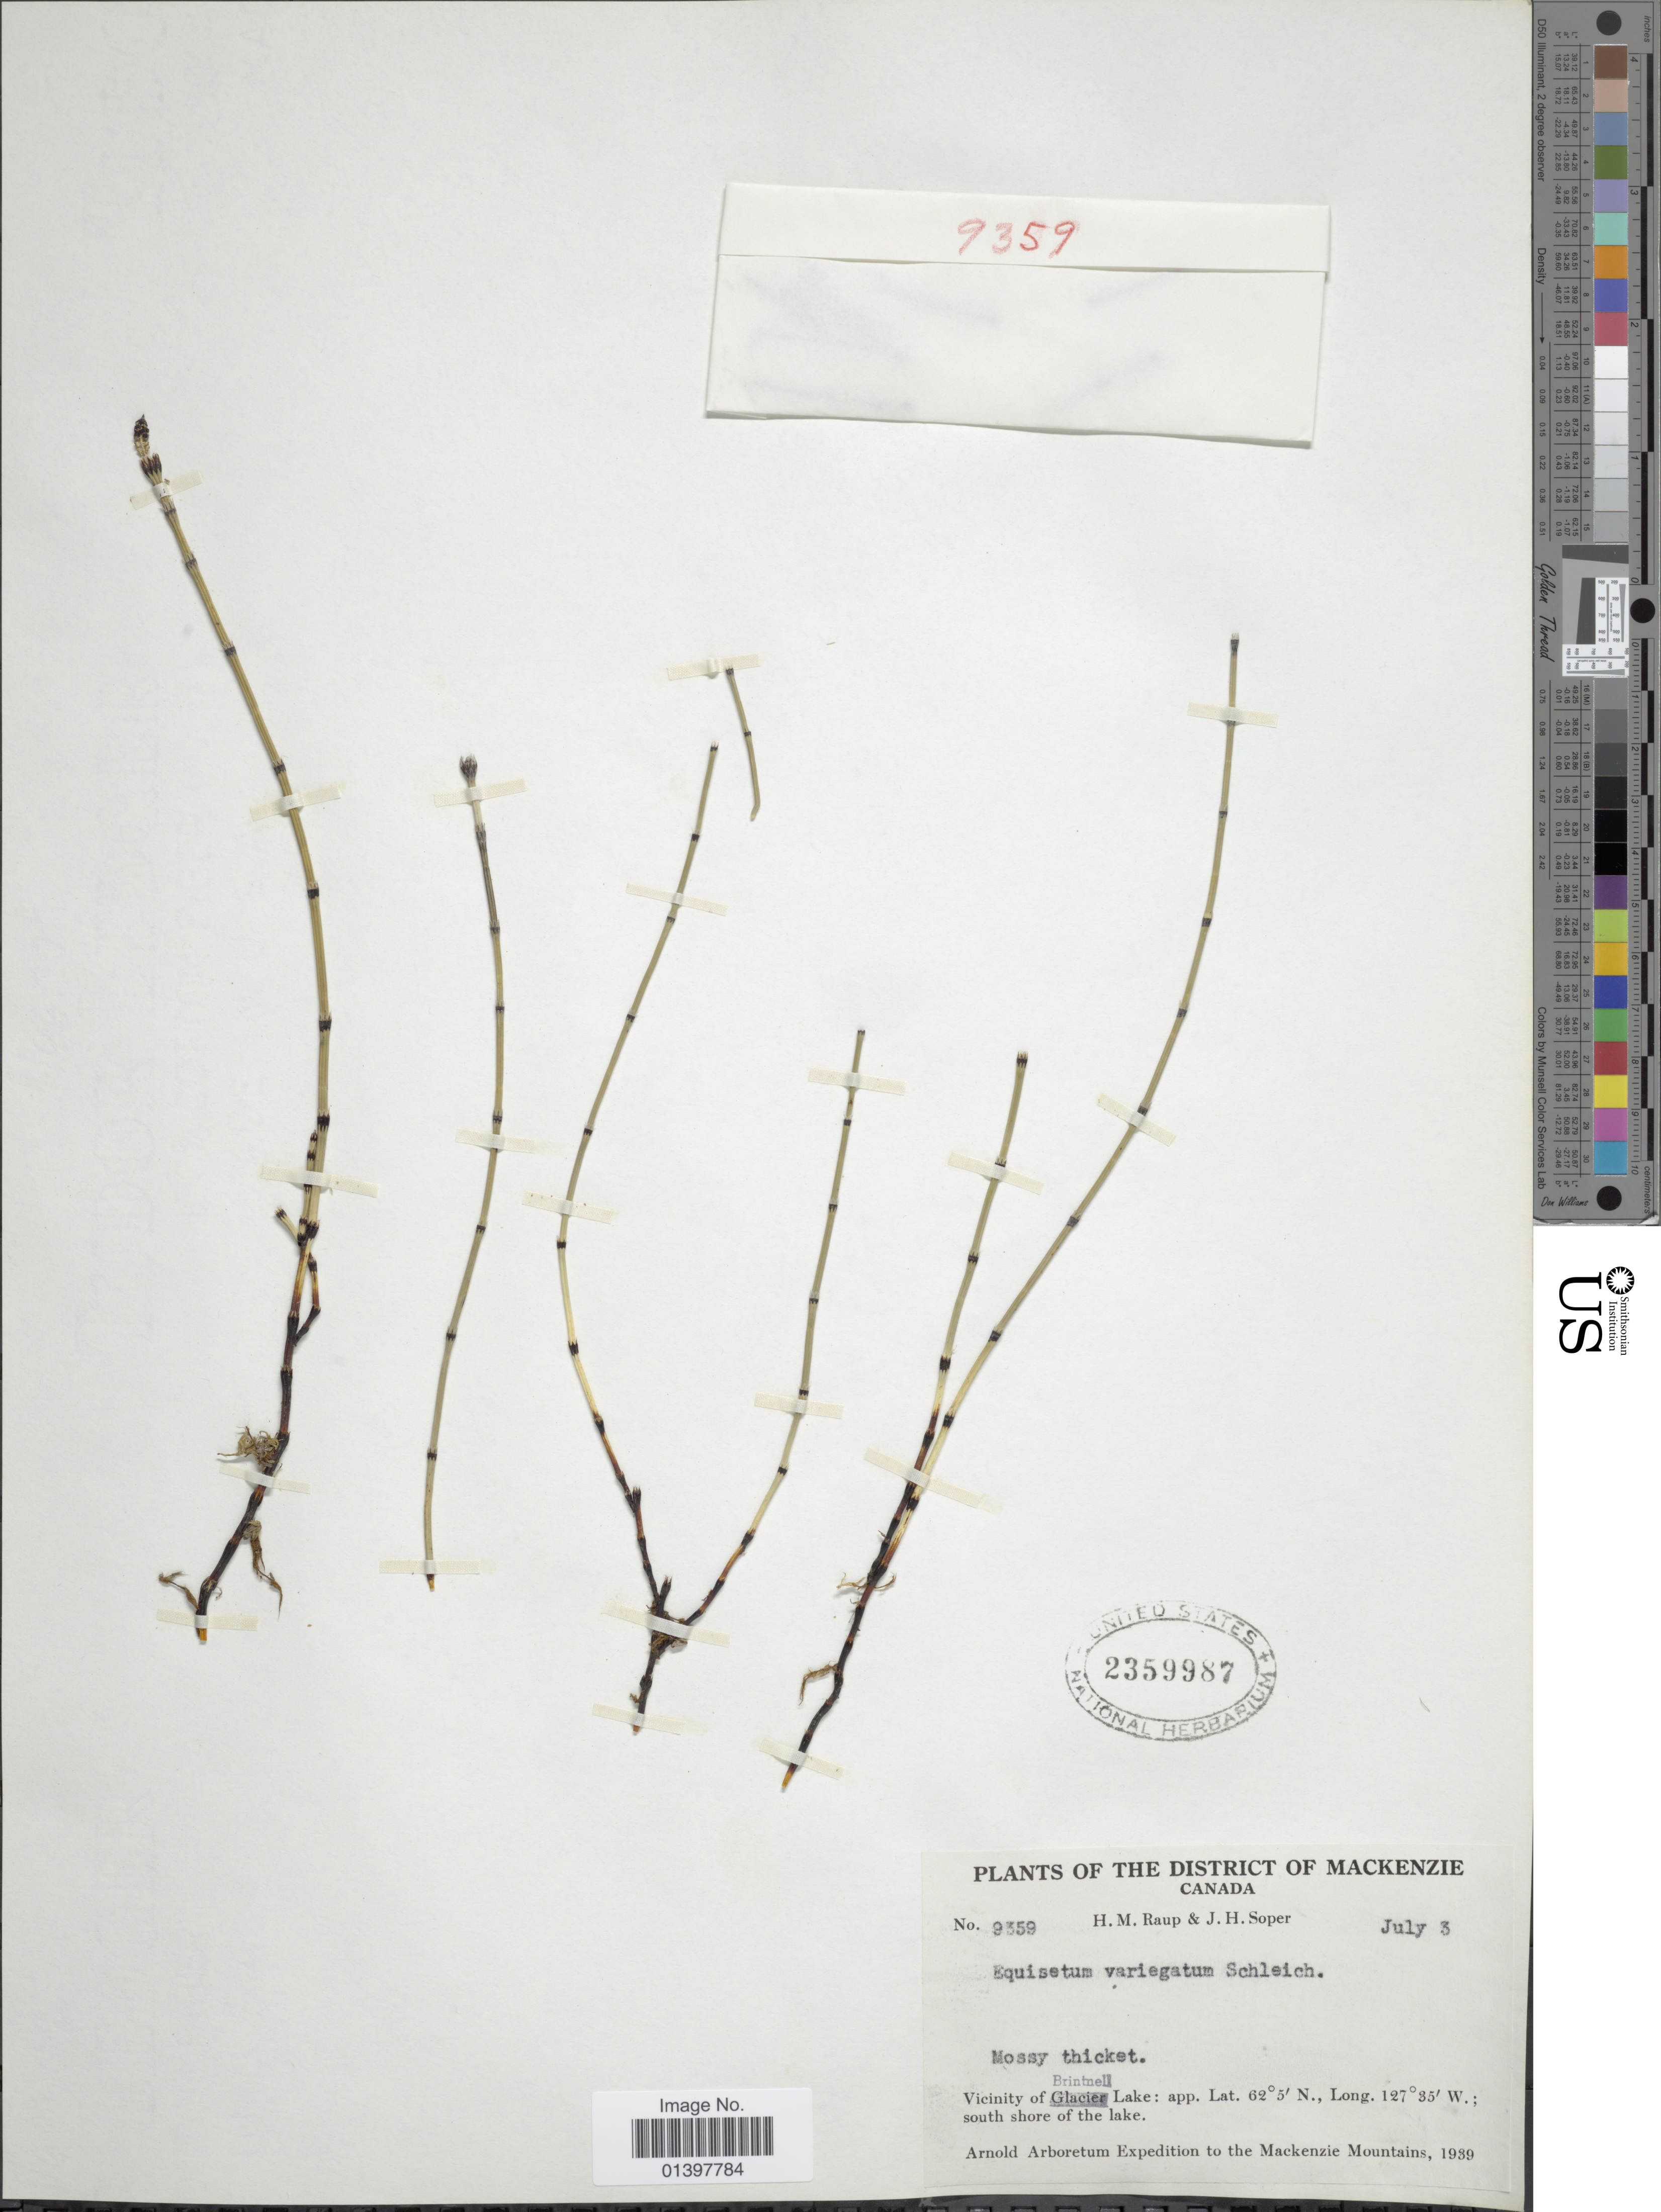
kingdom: Plantae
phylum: Tracheophyta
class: Polypodiopsida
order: Equisetales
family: Equisetaceae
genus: Equisetum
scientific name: Equisetum variegatum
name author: Schleich. ex F. Weber & D. Mohr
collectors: H. Raup & J. H. Soper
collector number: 9359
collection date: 1939-07-03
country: Canada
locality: Mackenzie District, mossy thicket, vicinity of Brintnell Lake, south shore of the Lake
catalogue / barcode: US 2359987